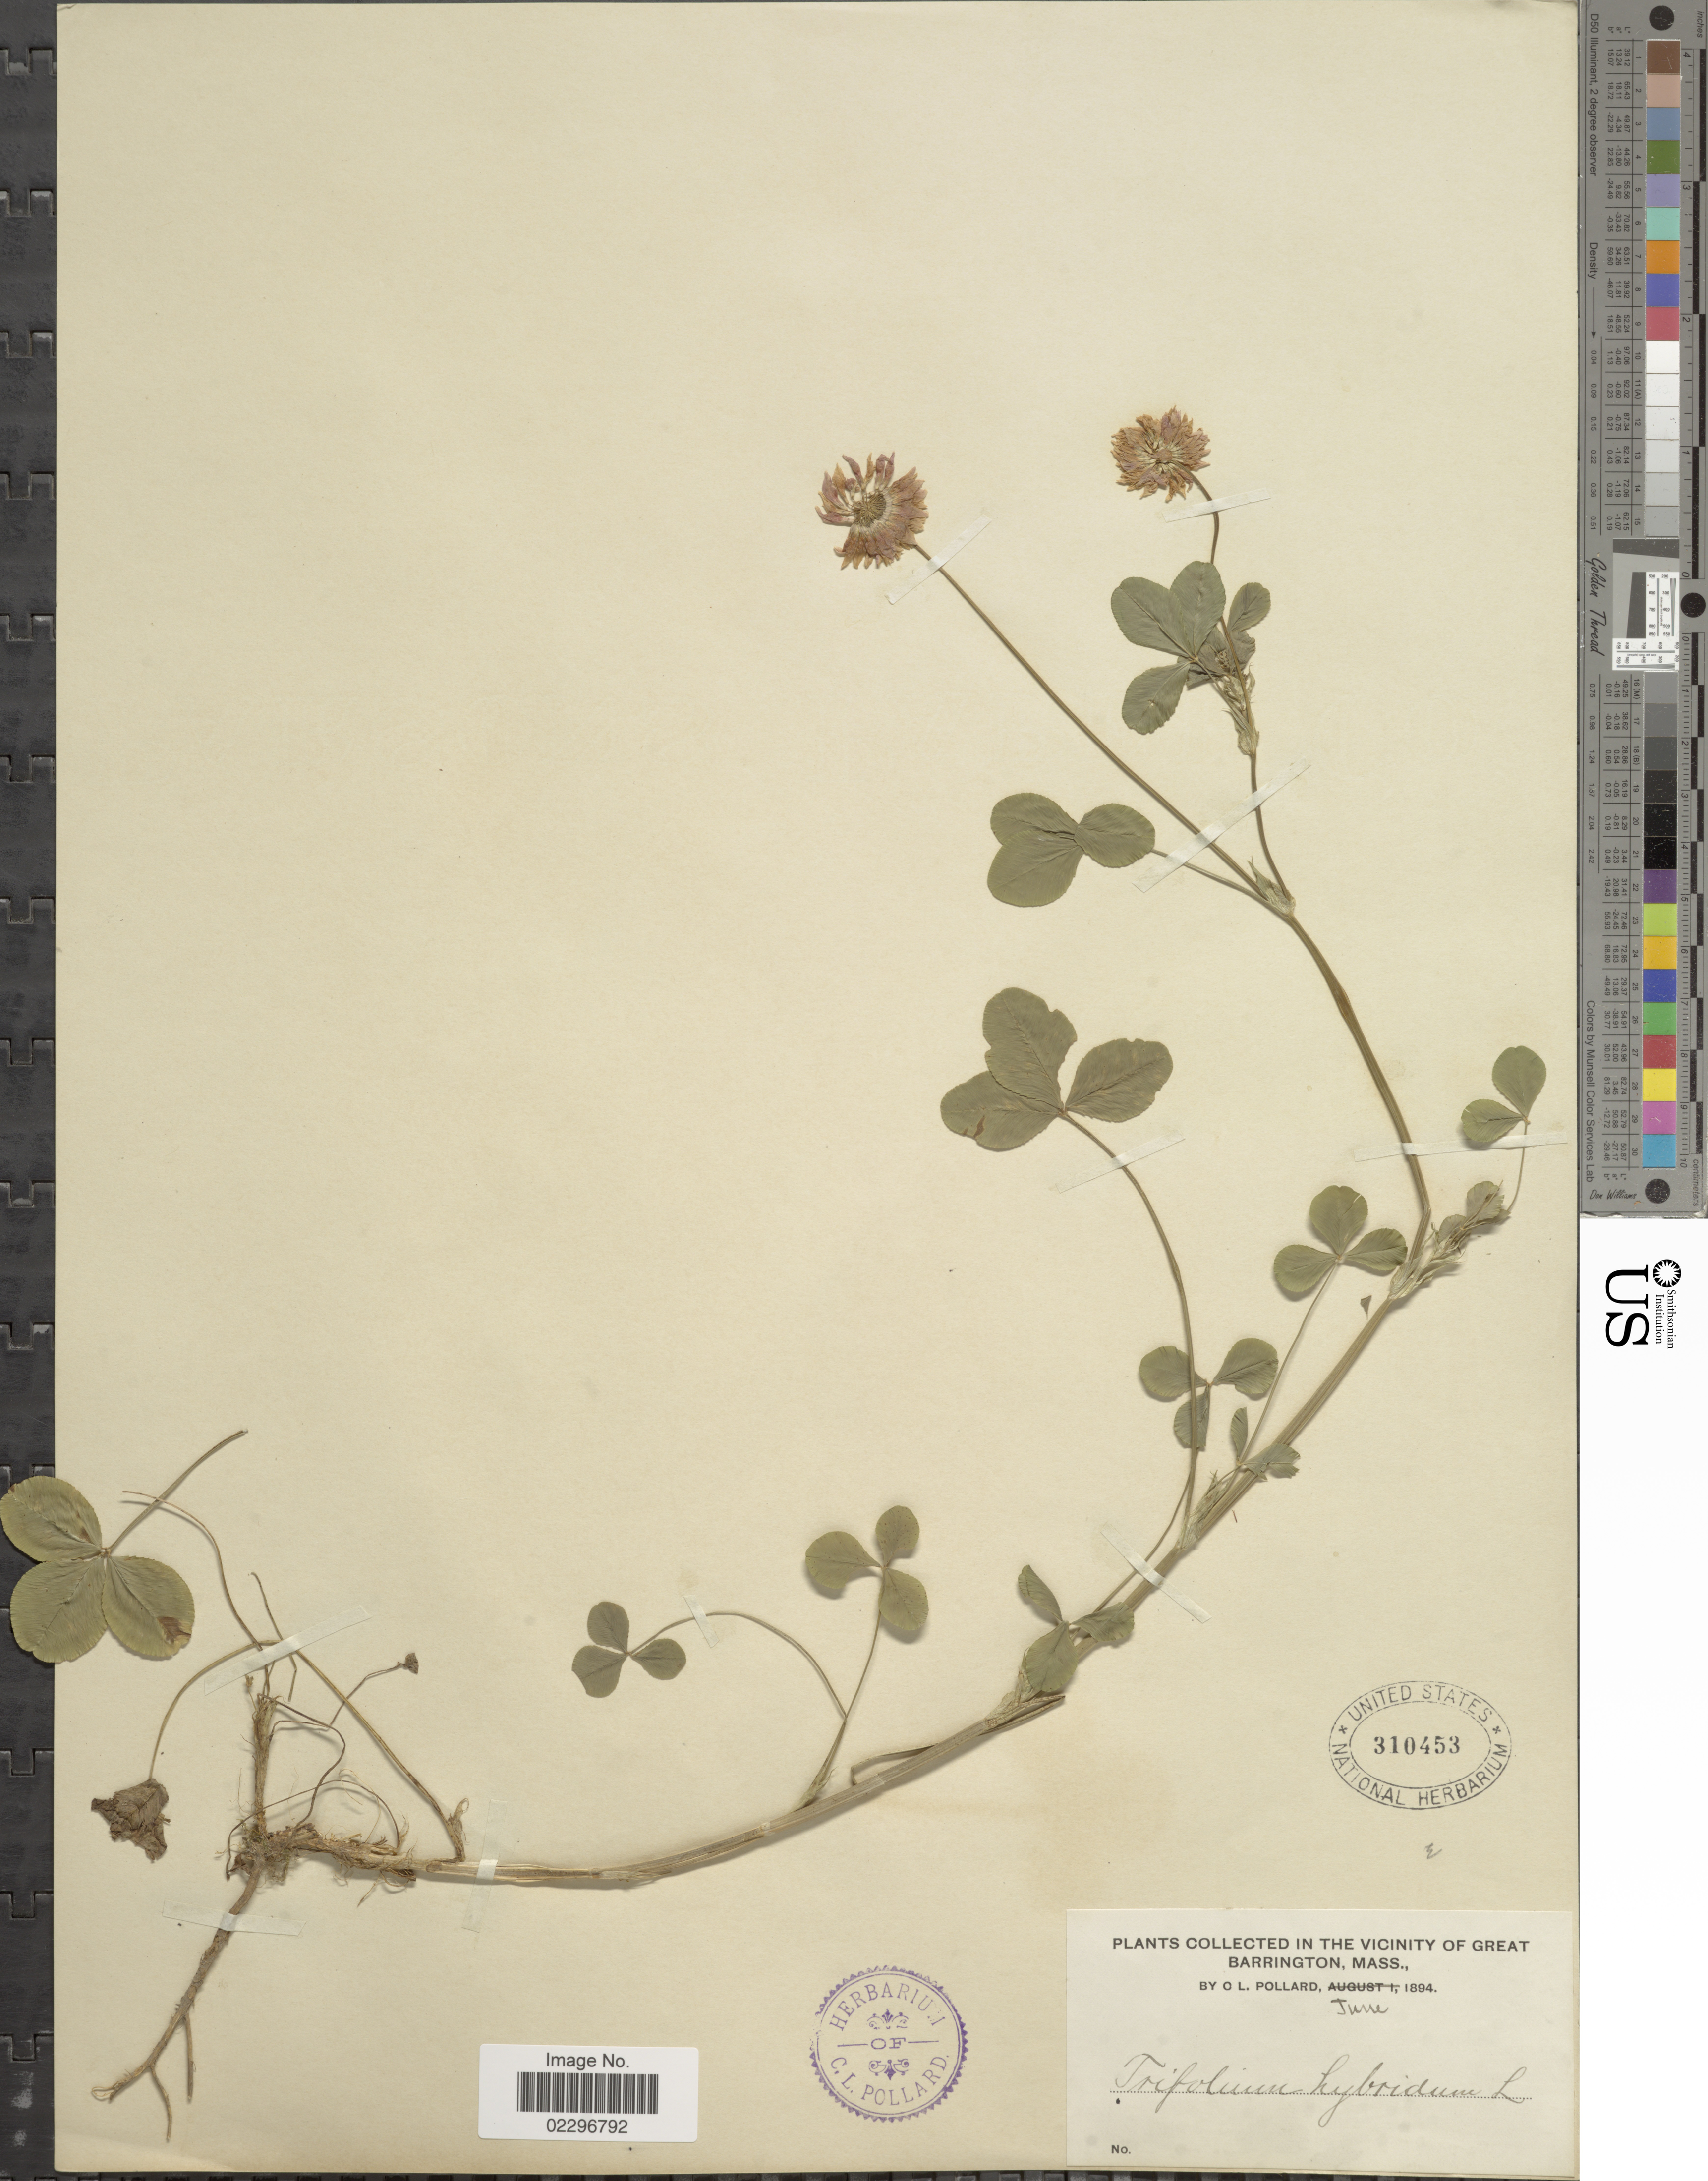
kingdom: Plantae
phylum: Tracheophyta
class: Magnoliopsida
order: Fabales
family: Fabaceae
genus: Trifolium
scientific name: Trifolium hybridum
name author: L.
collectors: O. L. Pollard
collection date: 1894-06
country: United States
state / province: Massachusetts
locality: The Vicinity of Great Barrington, Mass.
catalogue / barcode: US 310453